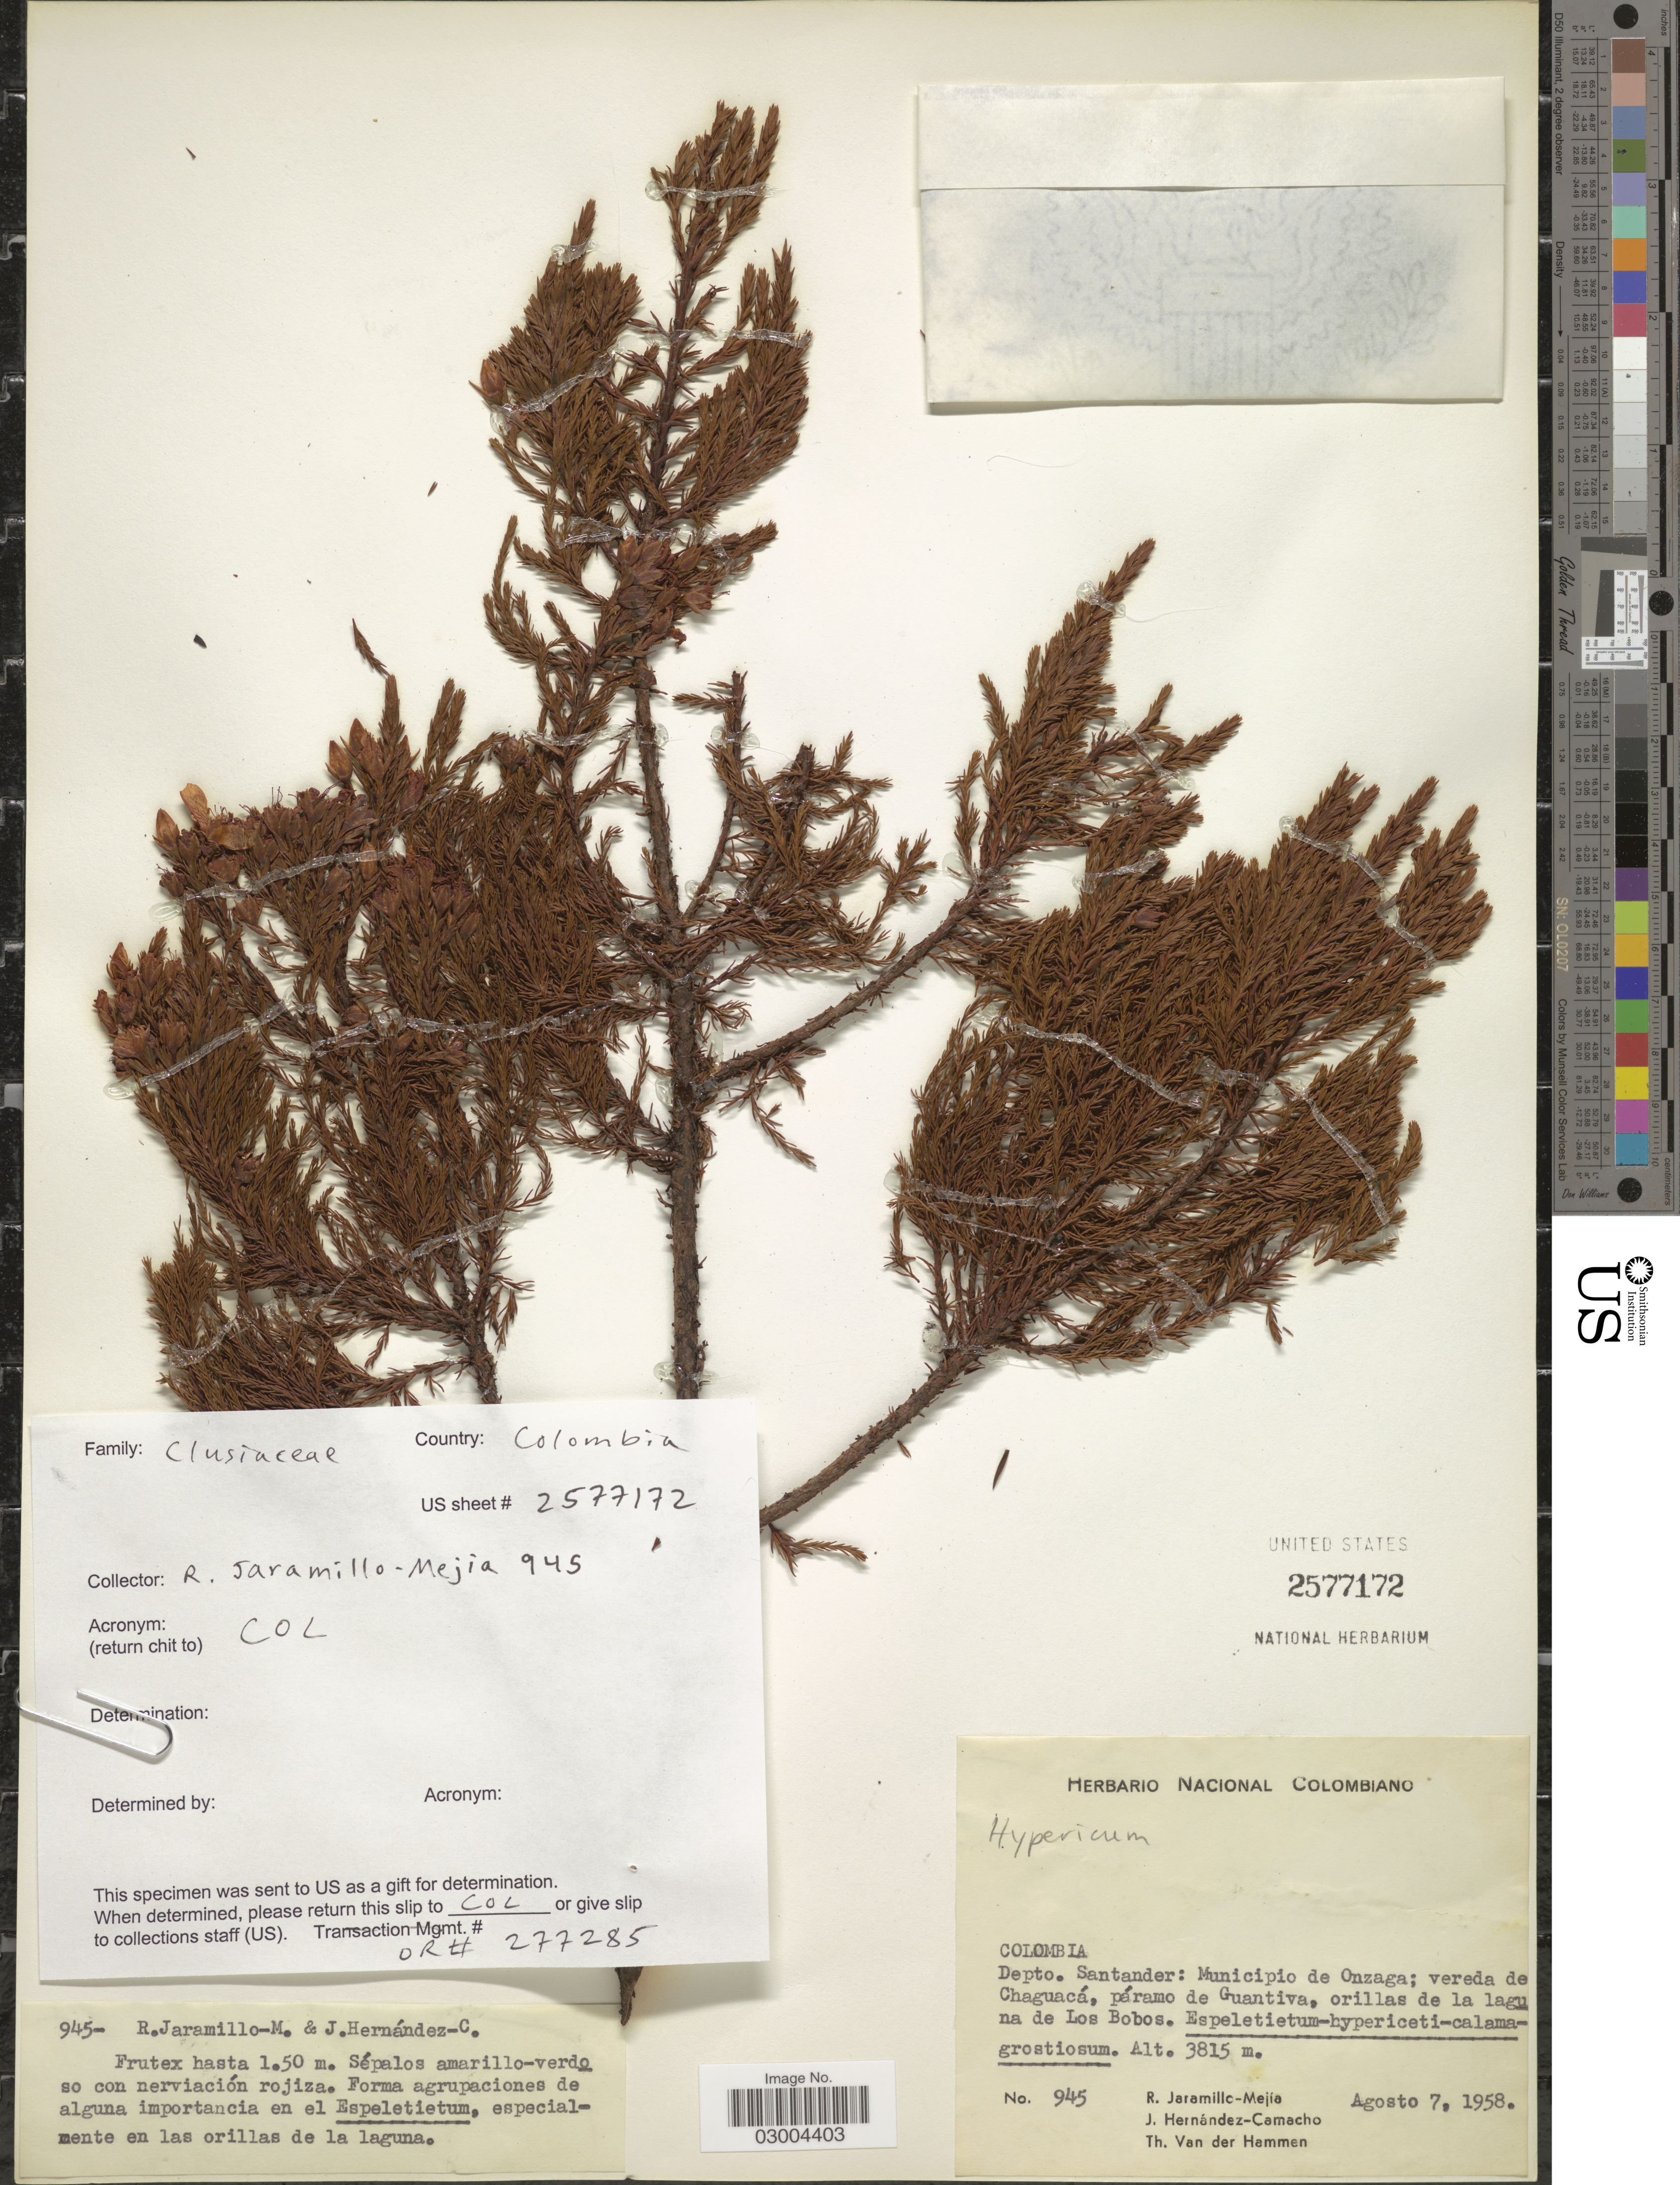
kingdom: Plantae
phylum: Tracheophyta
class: Magnoliopsida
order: Malpighiales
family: Hypericaceae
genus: Hypericum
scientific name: Hypericum sp.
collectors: R. Jaramillo M., J. Hernández-Camacho & T. Van der Hammen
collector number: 945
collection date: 1958-08-07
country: Colombia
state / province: Santander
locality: Municipio de Onzaga; vereda de Chaguacá, páramo de Guantiva, orillas de la laguna de Los Bobos.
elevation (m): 3815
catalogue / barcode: US 2577172